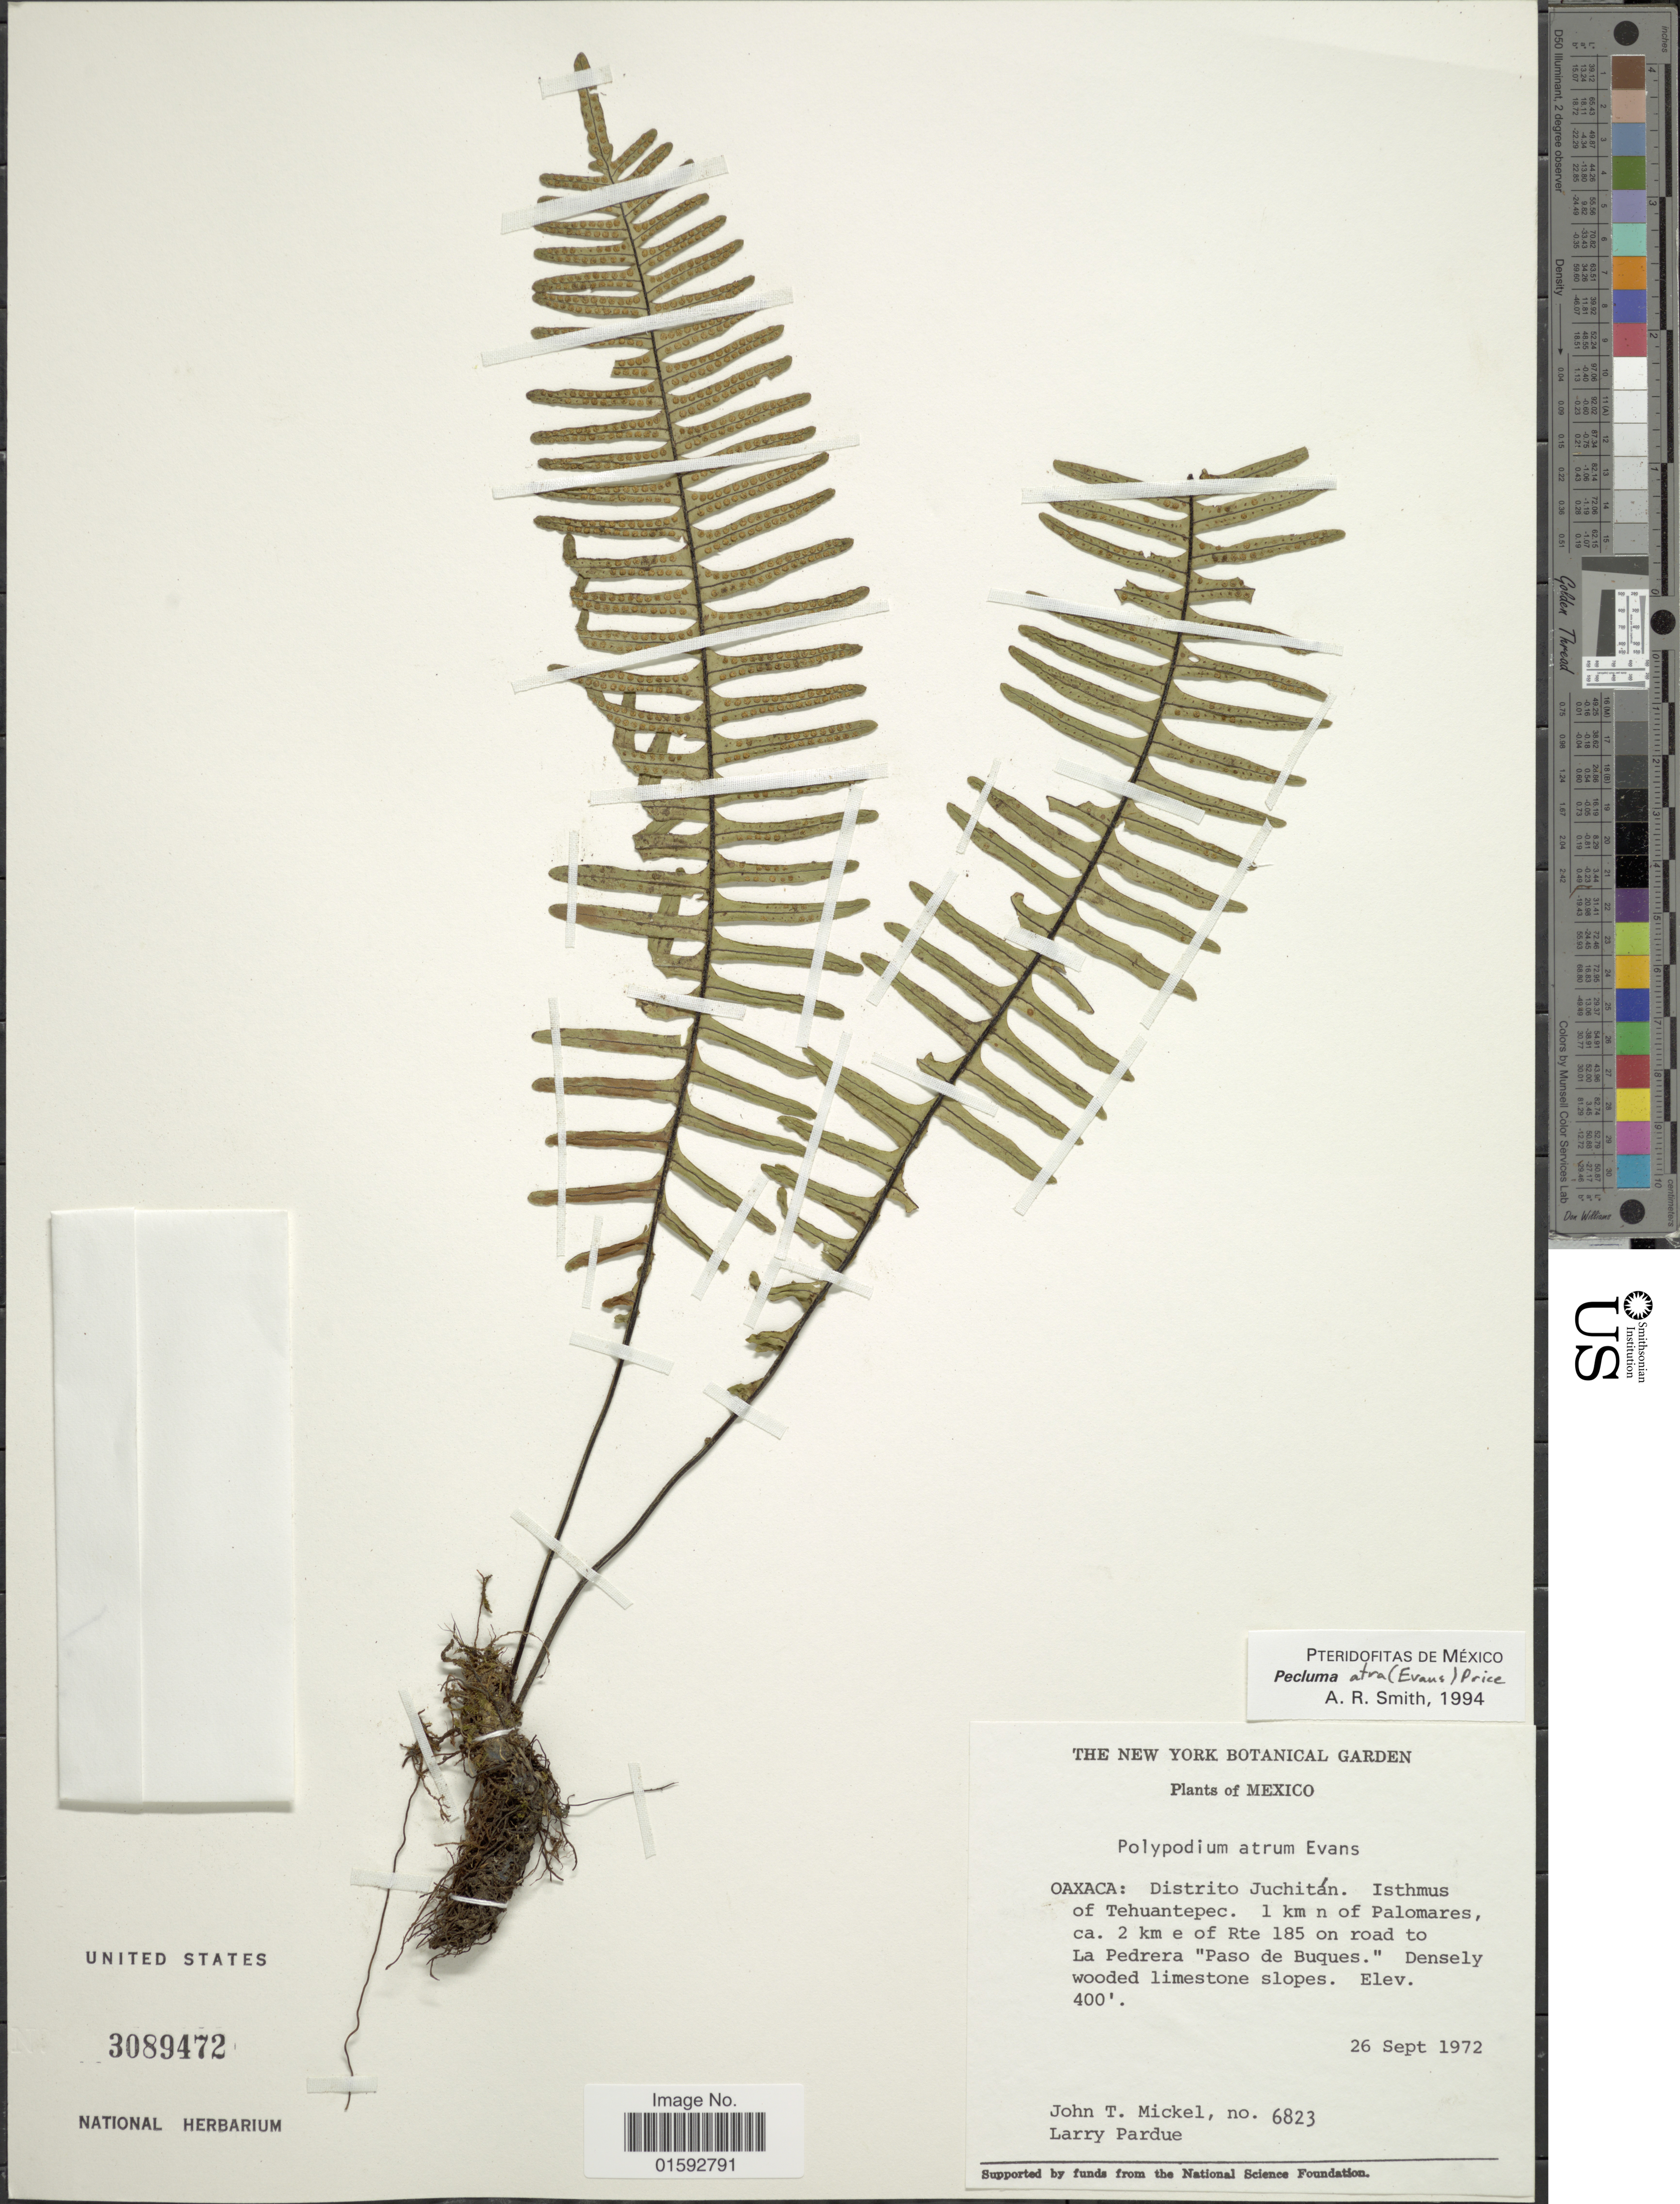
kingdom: Plantae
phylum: Tracheophyta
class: Polypodiopsida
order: Polypodiales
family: Polypodiaceae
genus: Pecluma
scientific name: Pecluma atra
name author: (Rosenst.) M.G. Price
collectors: J. T. Mickel & L. Pardue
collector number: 6823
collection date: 1972-09-26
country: Mexico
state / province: Oaxaca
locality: Distrito Juchitán. Isthmus of Tehuantepec. 1 km n of Palomares, ca. 2 km e of Rte 185 on road to La Pedrera "Paso de Buques"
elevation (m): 122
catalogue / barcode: US 3089472